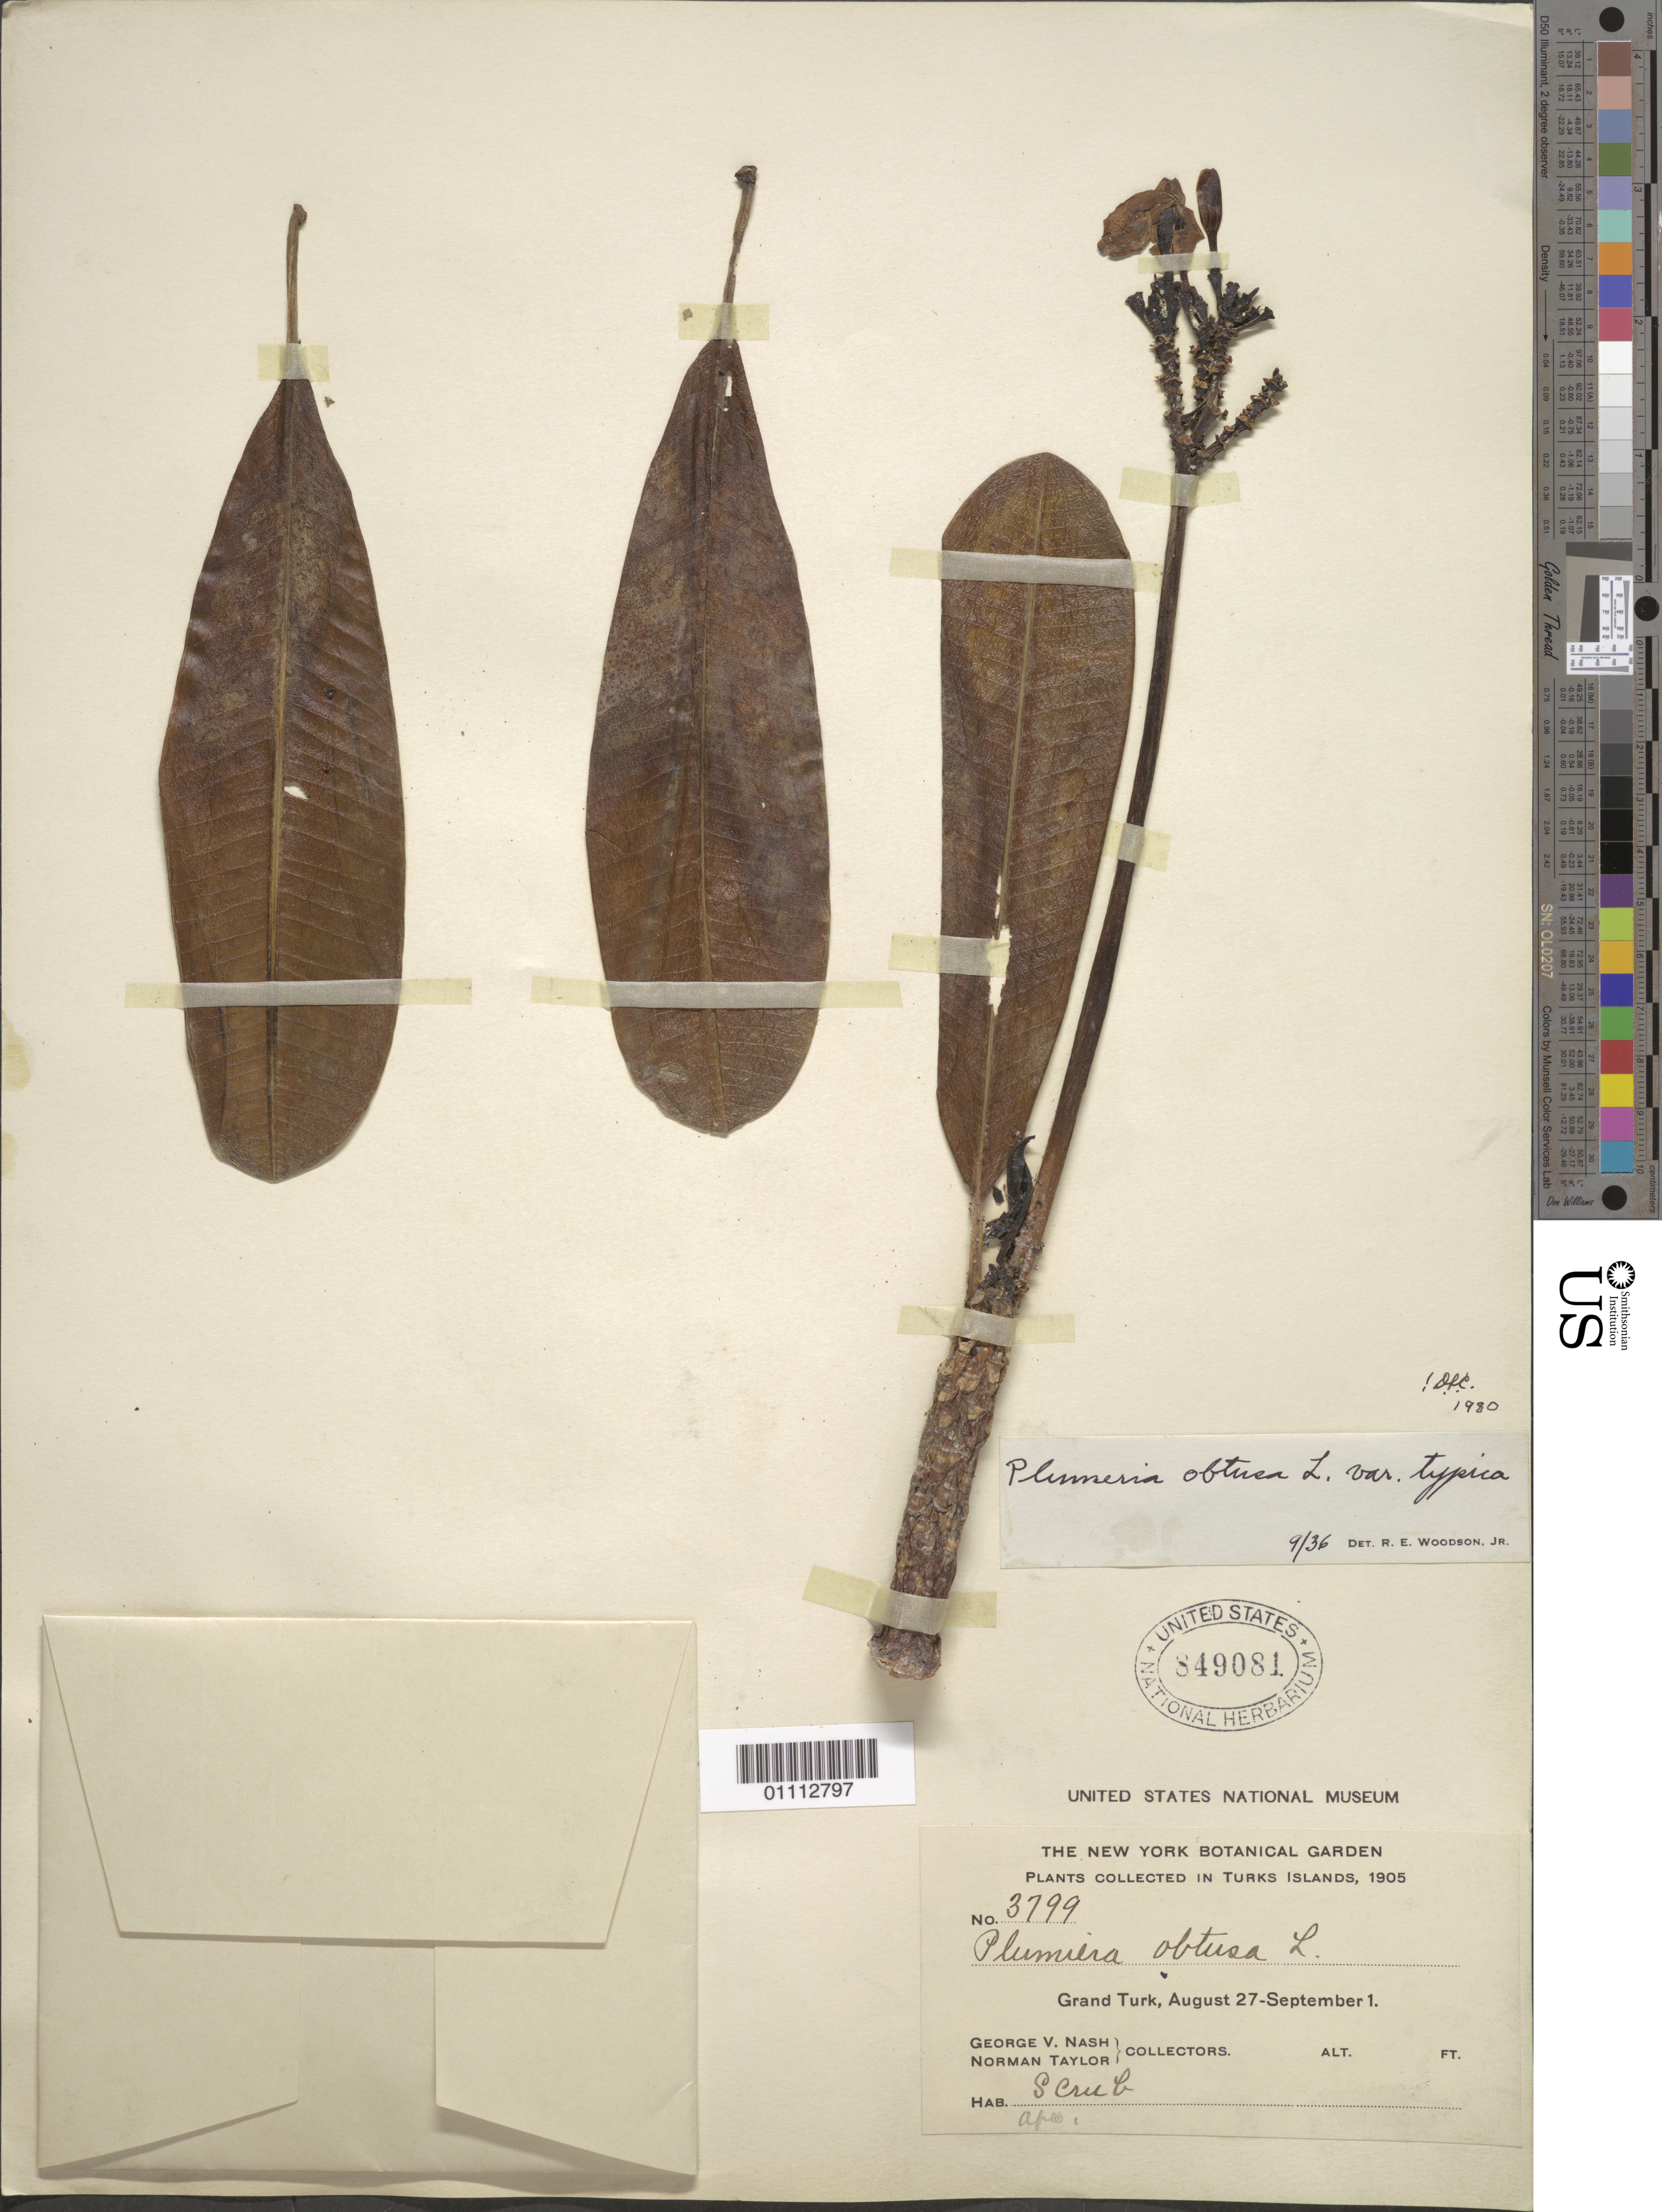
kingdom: Plantae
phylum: Tracheophyta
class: Magnoliopsida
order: Gentianales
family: Apocynaceae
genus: Plumeria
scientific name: Plumeria obtusa var. typica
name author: Woodson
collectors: G. V. Nash & N. Taylor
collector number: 3799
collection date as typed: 27 Aug 1905 to 01 Sep 1905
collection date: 1905-08-27/1905-09-01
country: Turks and Caicos Islands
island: Grand Turk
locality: Scrub.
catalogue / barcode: US 849081